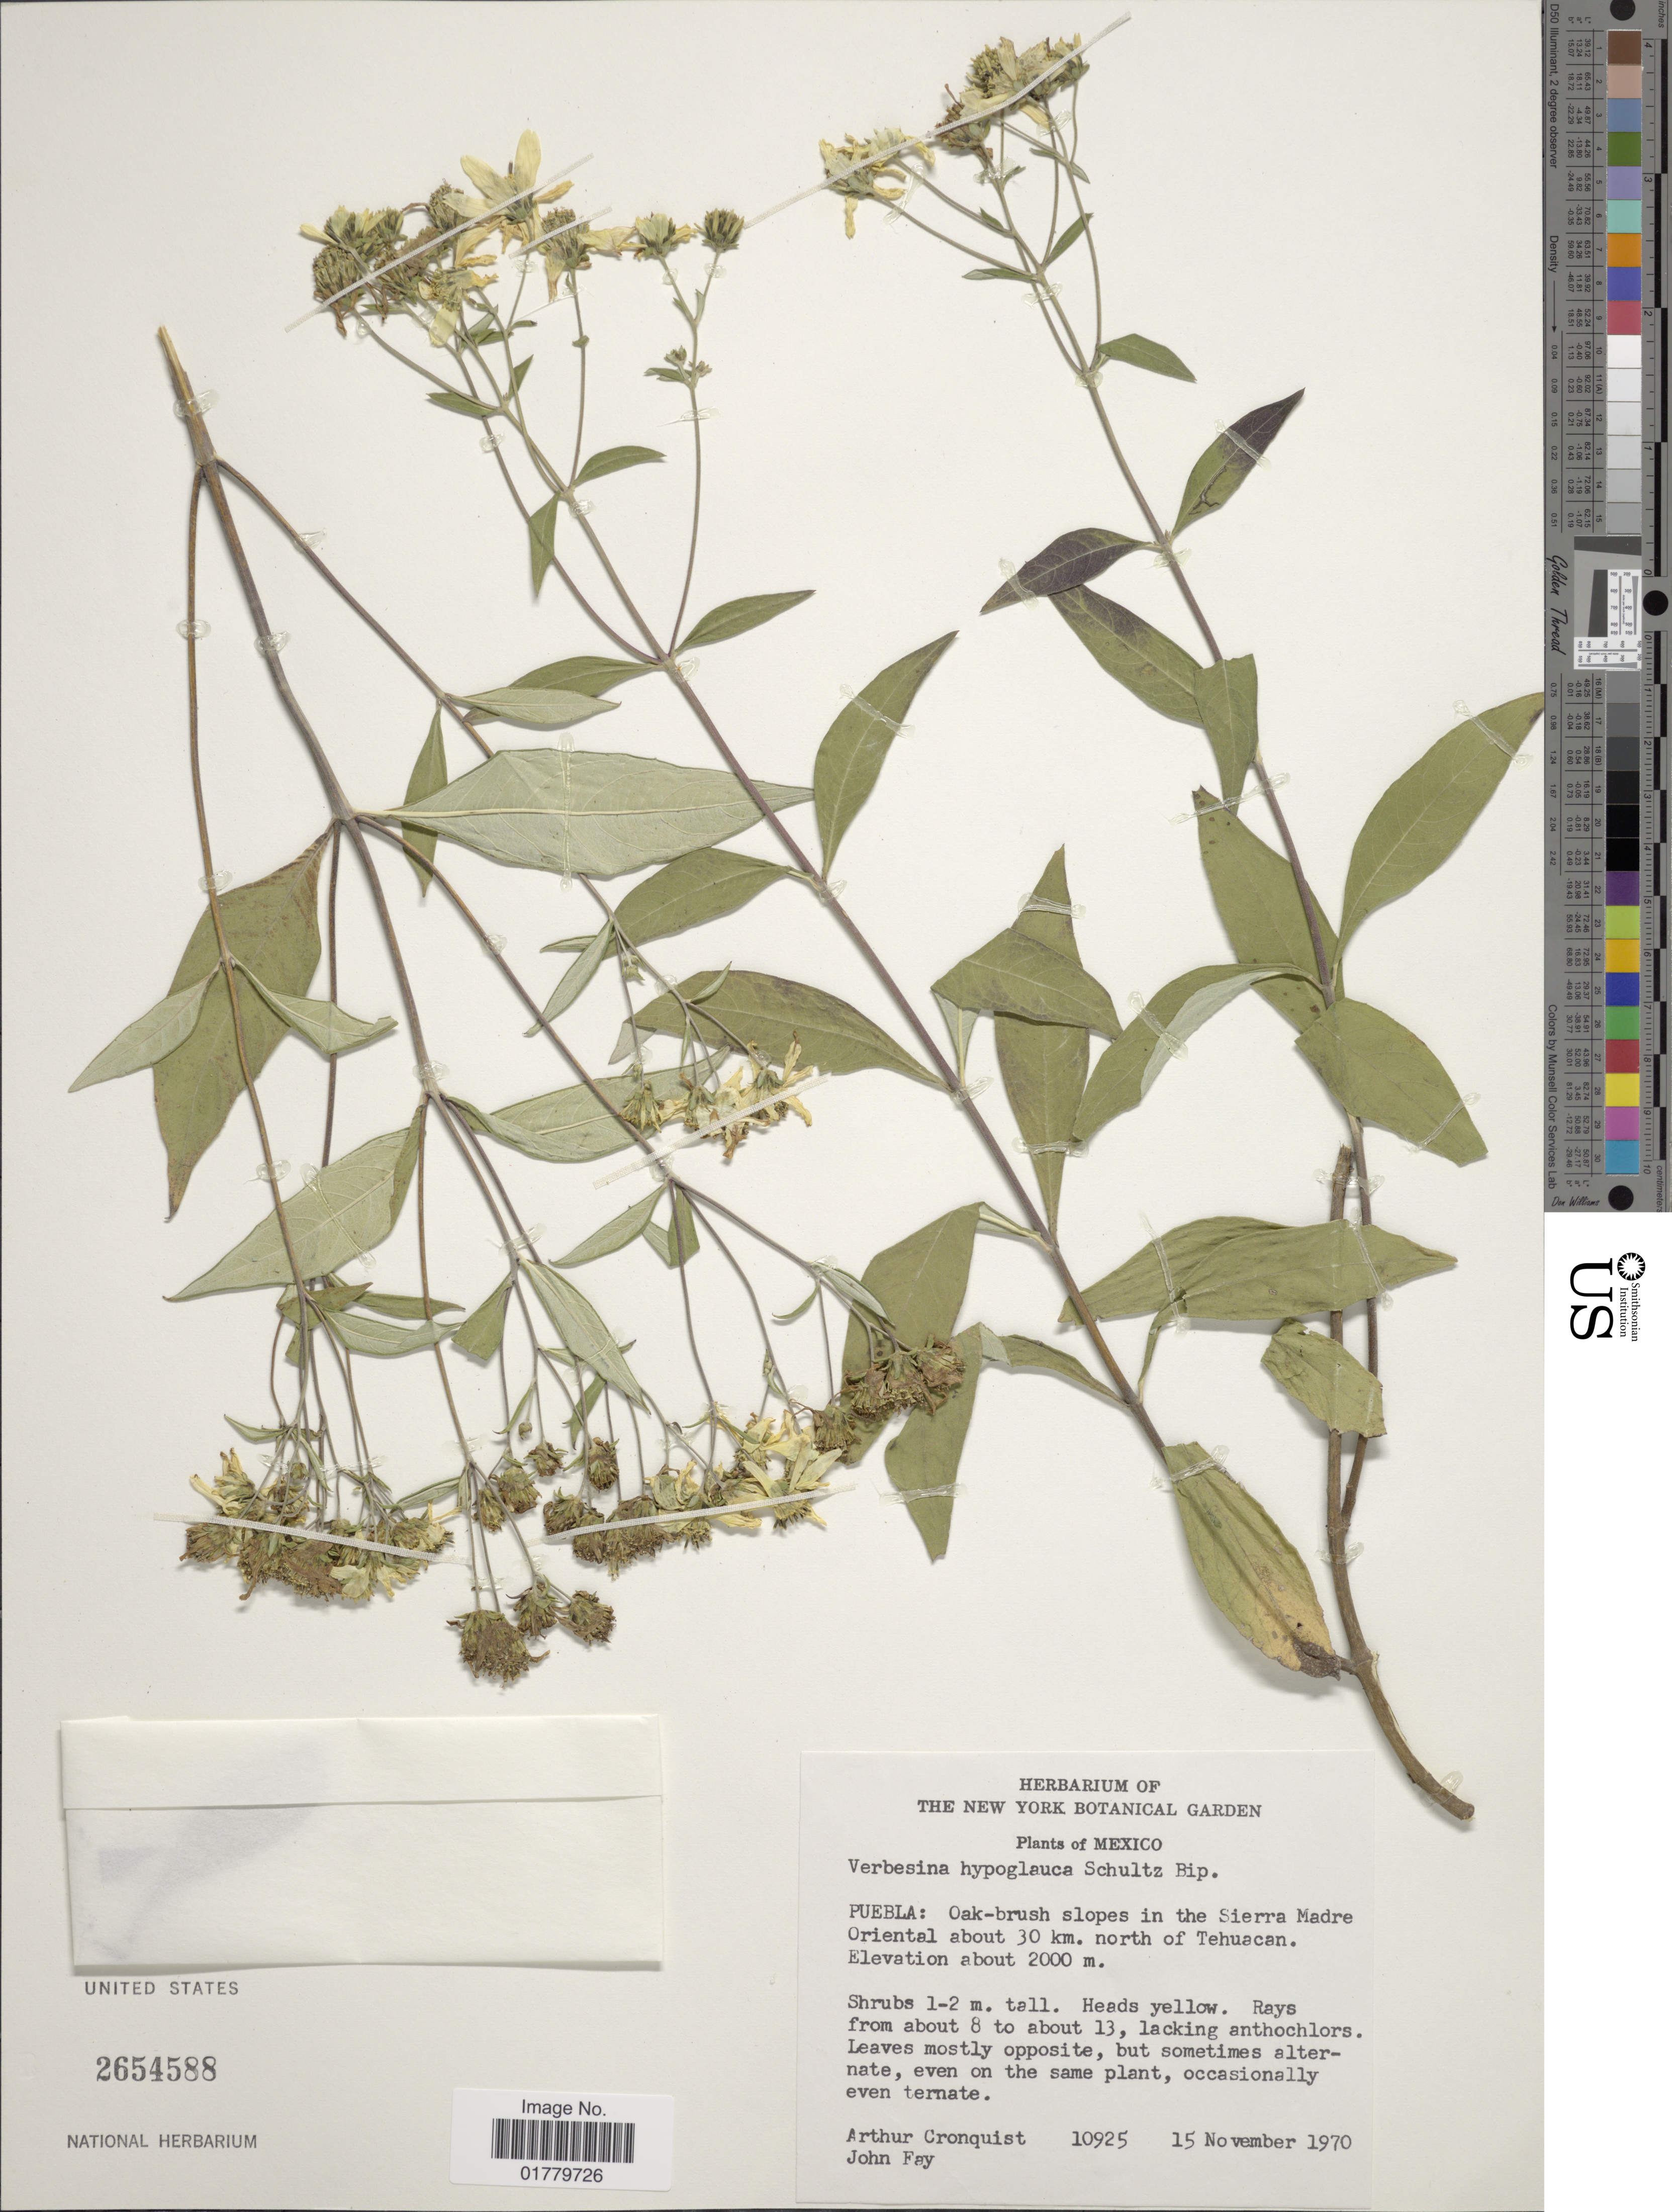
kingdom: Plantae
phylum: Tracheophyta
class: Magnoliopsida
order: Asterales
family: Asteraceae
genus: Verbesina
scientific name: Verbesina hypoglauca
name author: Sch. Bip. ex Klatt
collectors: A. J. Cronquist & J. M. Fay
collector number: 10925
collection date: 1970-11-15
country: Mexico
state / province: Puebla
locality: Puebla: Oak-brush slopes in the Sierra Madre Oriental about 30 km. north of Tehuacan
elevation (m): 2000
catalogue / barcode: US 2654588